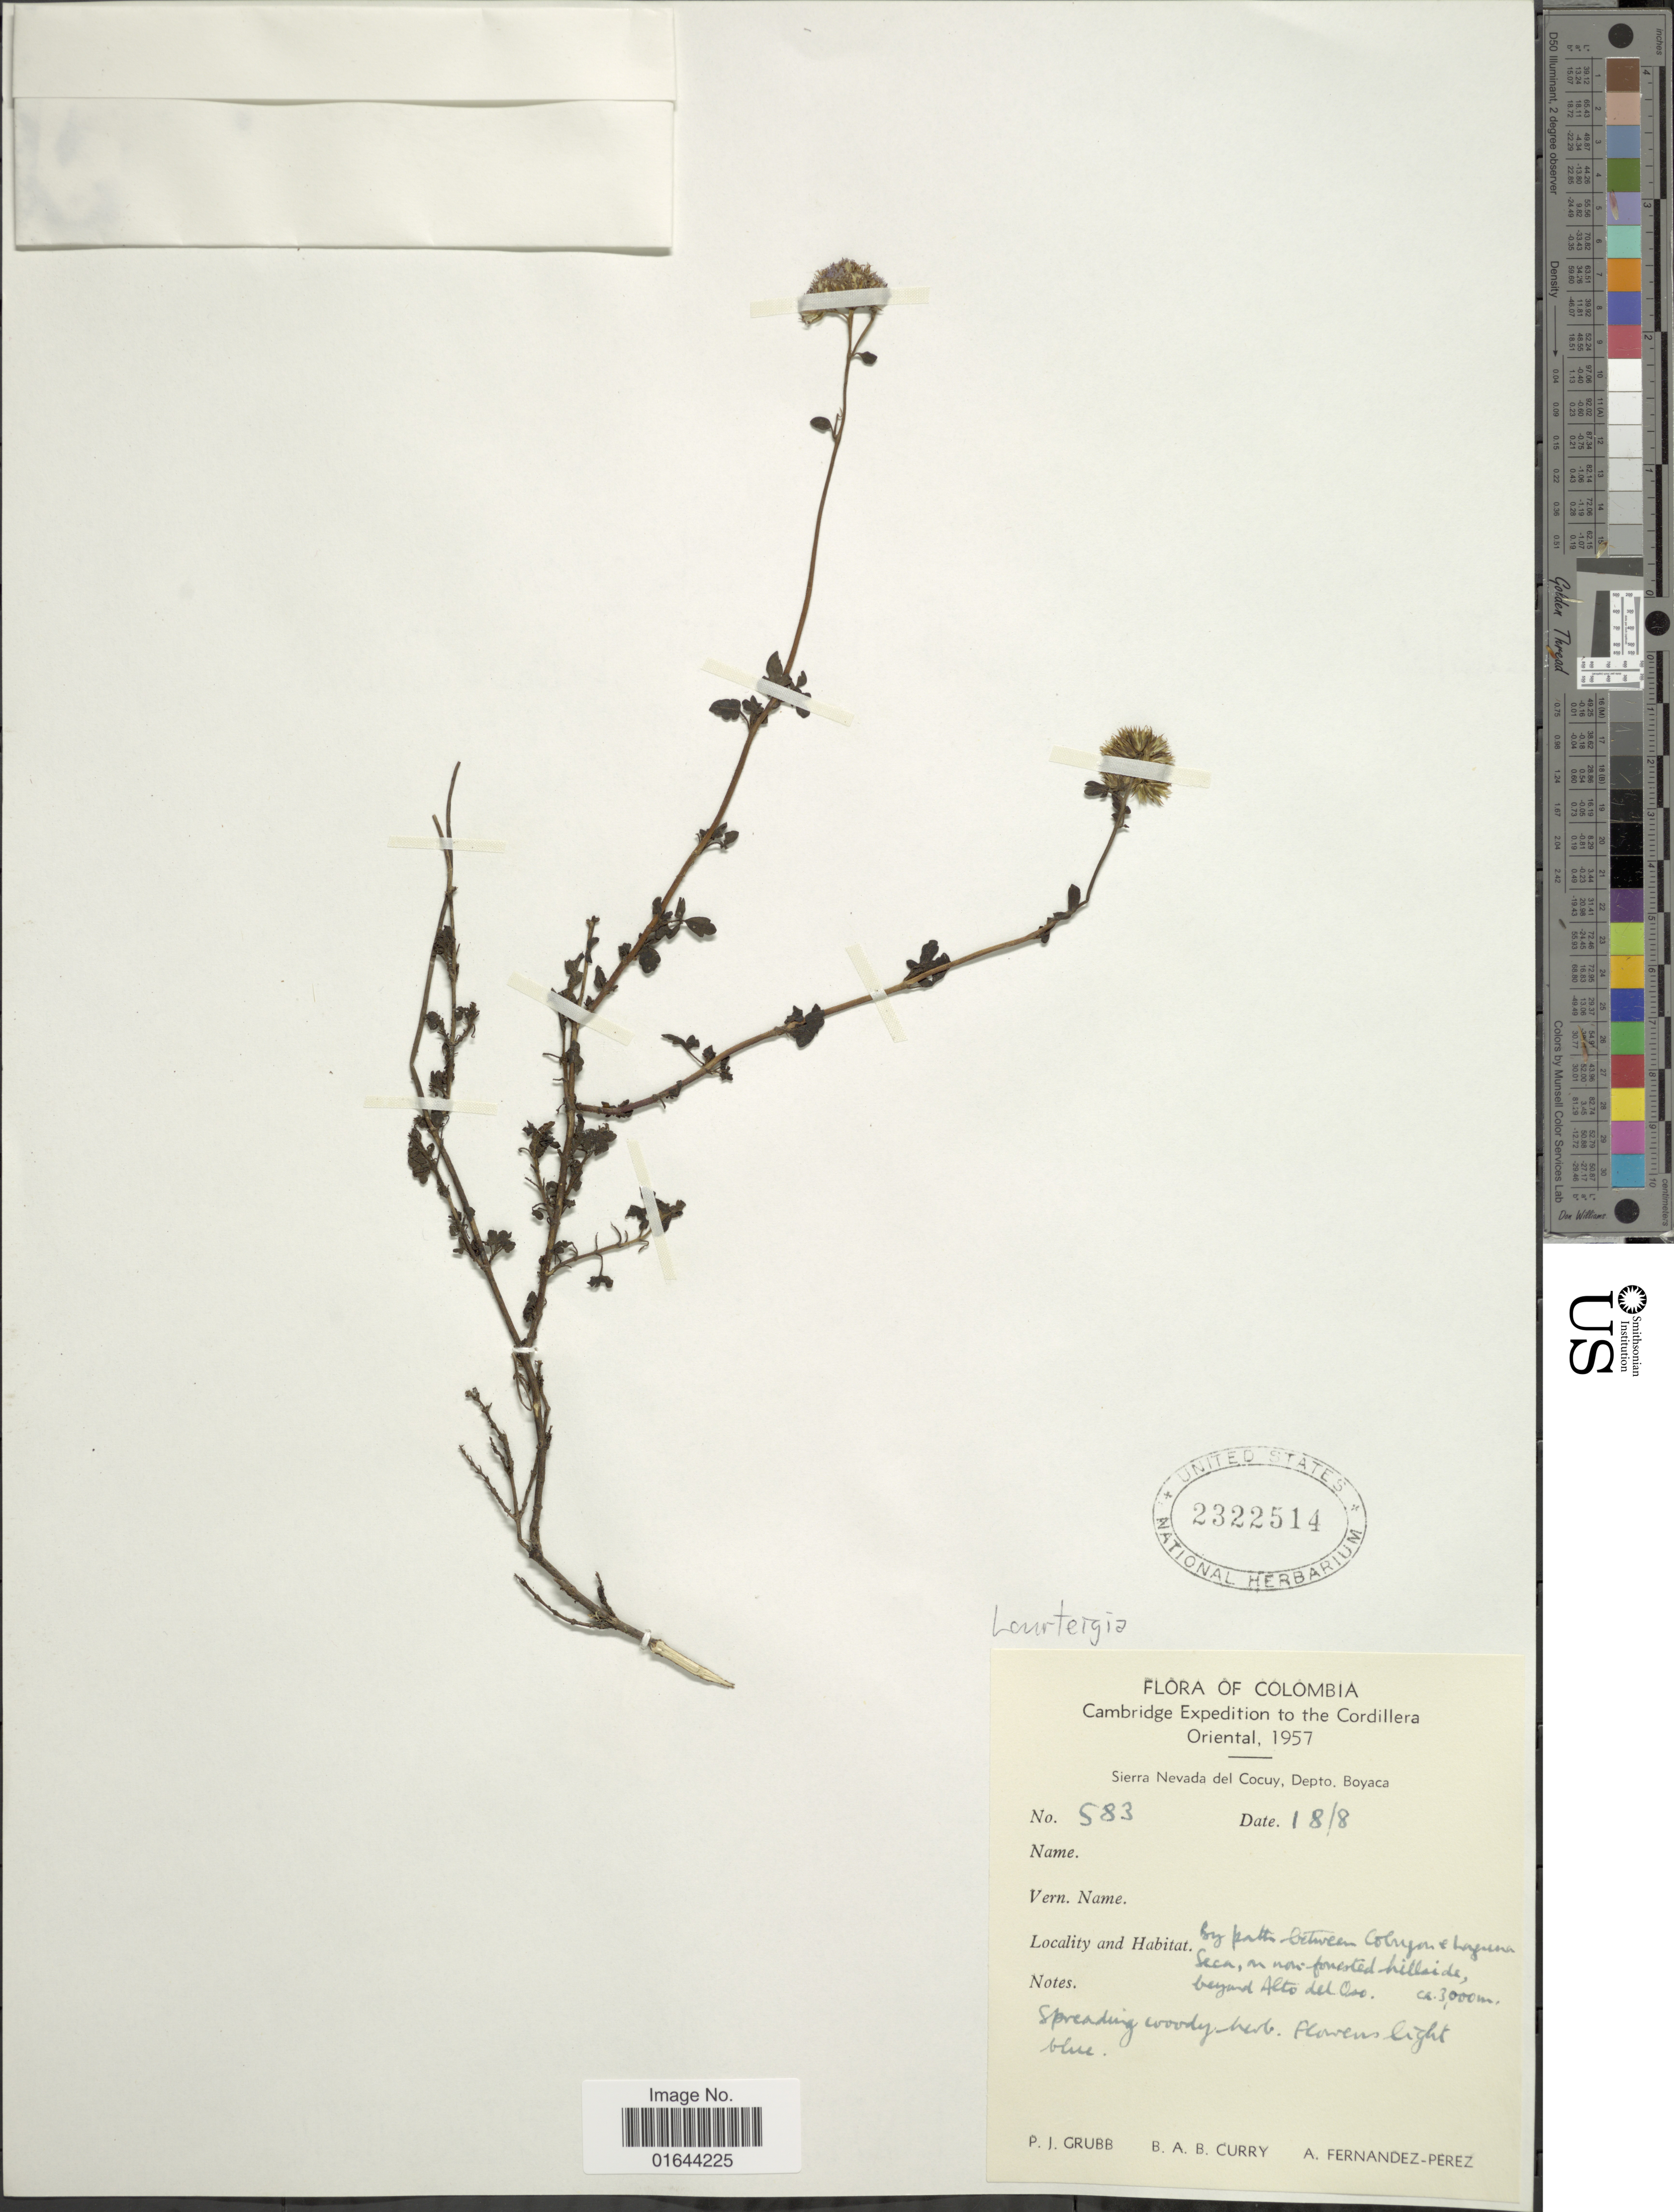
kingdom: Plantae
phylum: Tracheophyta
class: Magnoliopsida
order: Asterales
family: Asteraceae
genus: Lourteigia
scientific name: Lourteigia ornatiloba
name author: (B.L. Rob.) R.M. King & H. Rob.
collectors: P. J. Grubb, B. Curry & A. Fernández-Pérez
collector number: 583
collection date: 1957-08-18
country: Colombia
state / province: Boyacá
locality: Cordillera Oriental, Sierra Nevada del Cocuy, Depto. Boyaca.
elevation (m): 3000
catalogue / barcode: US 2322514